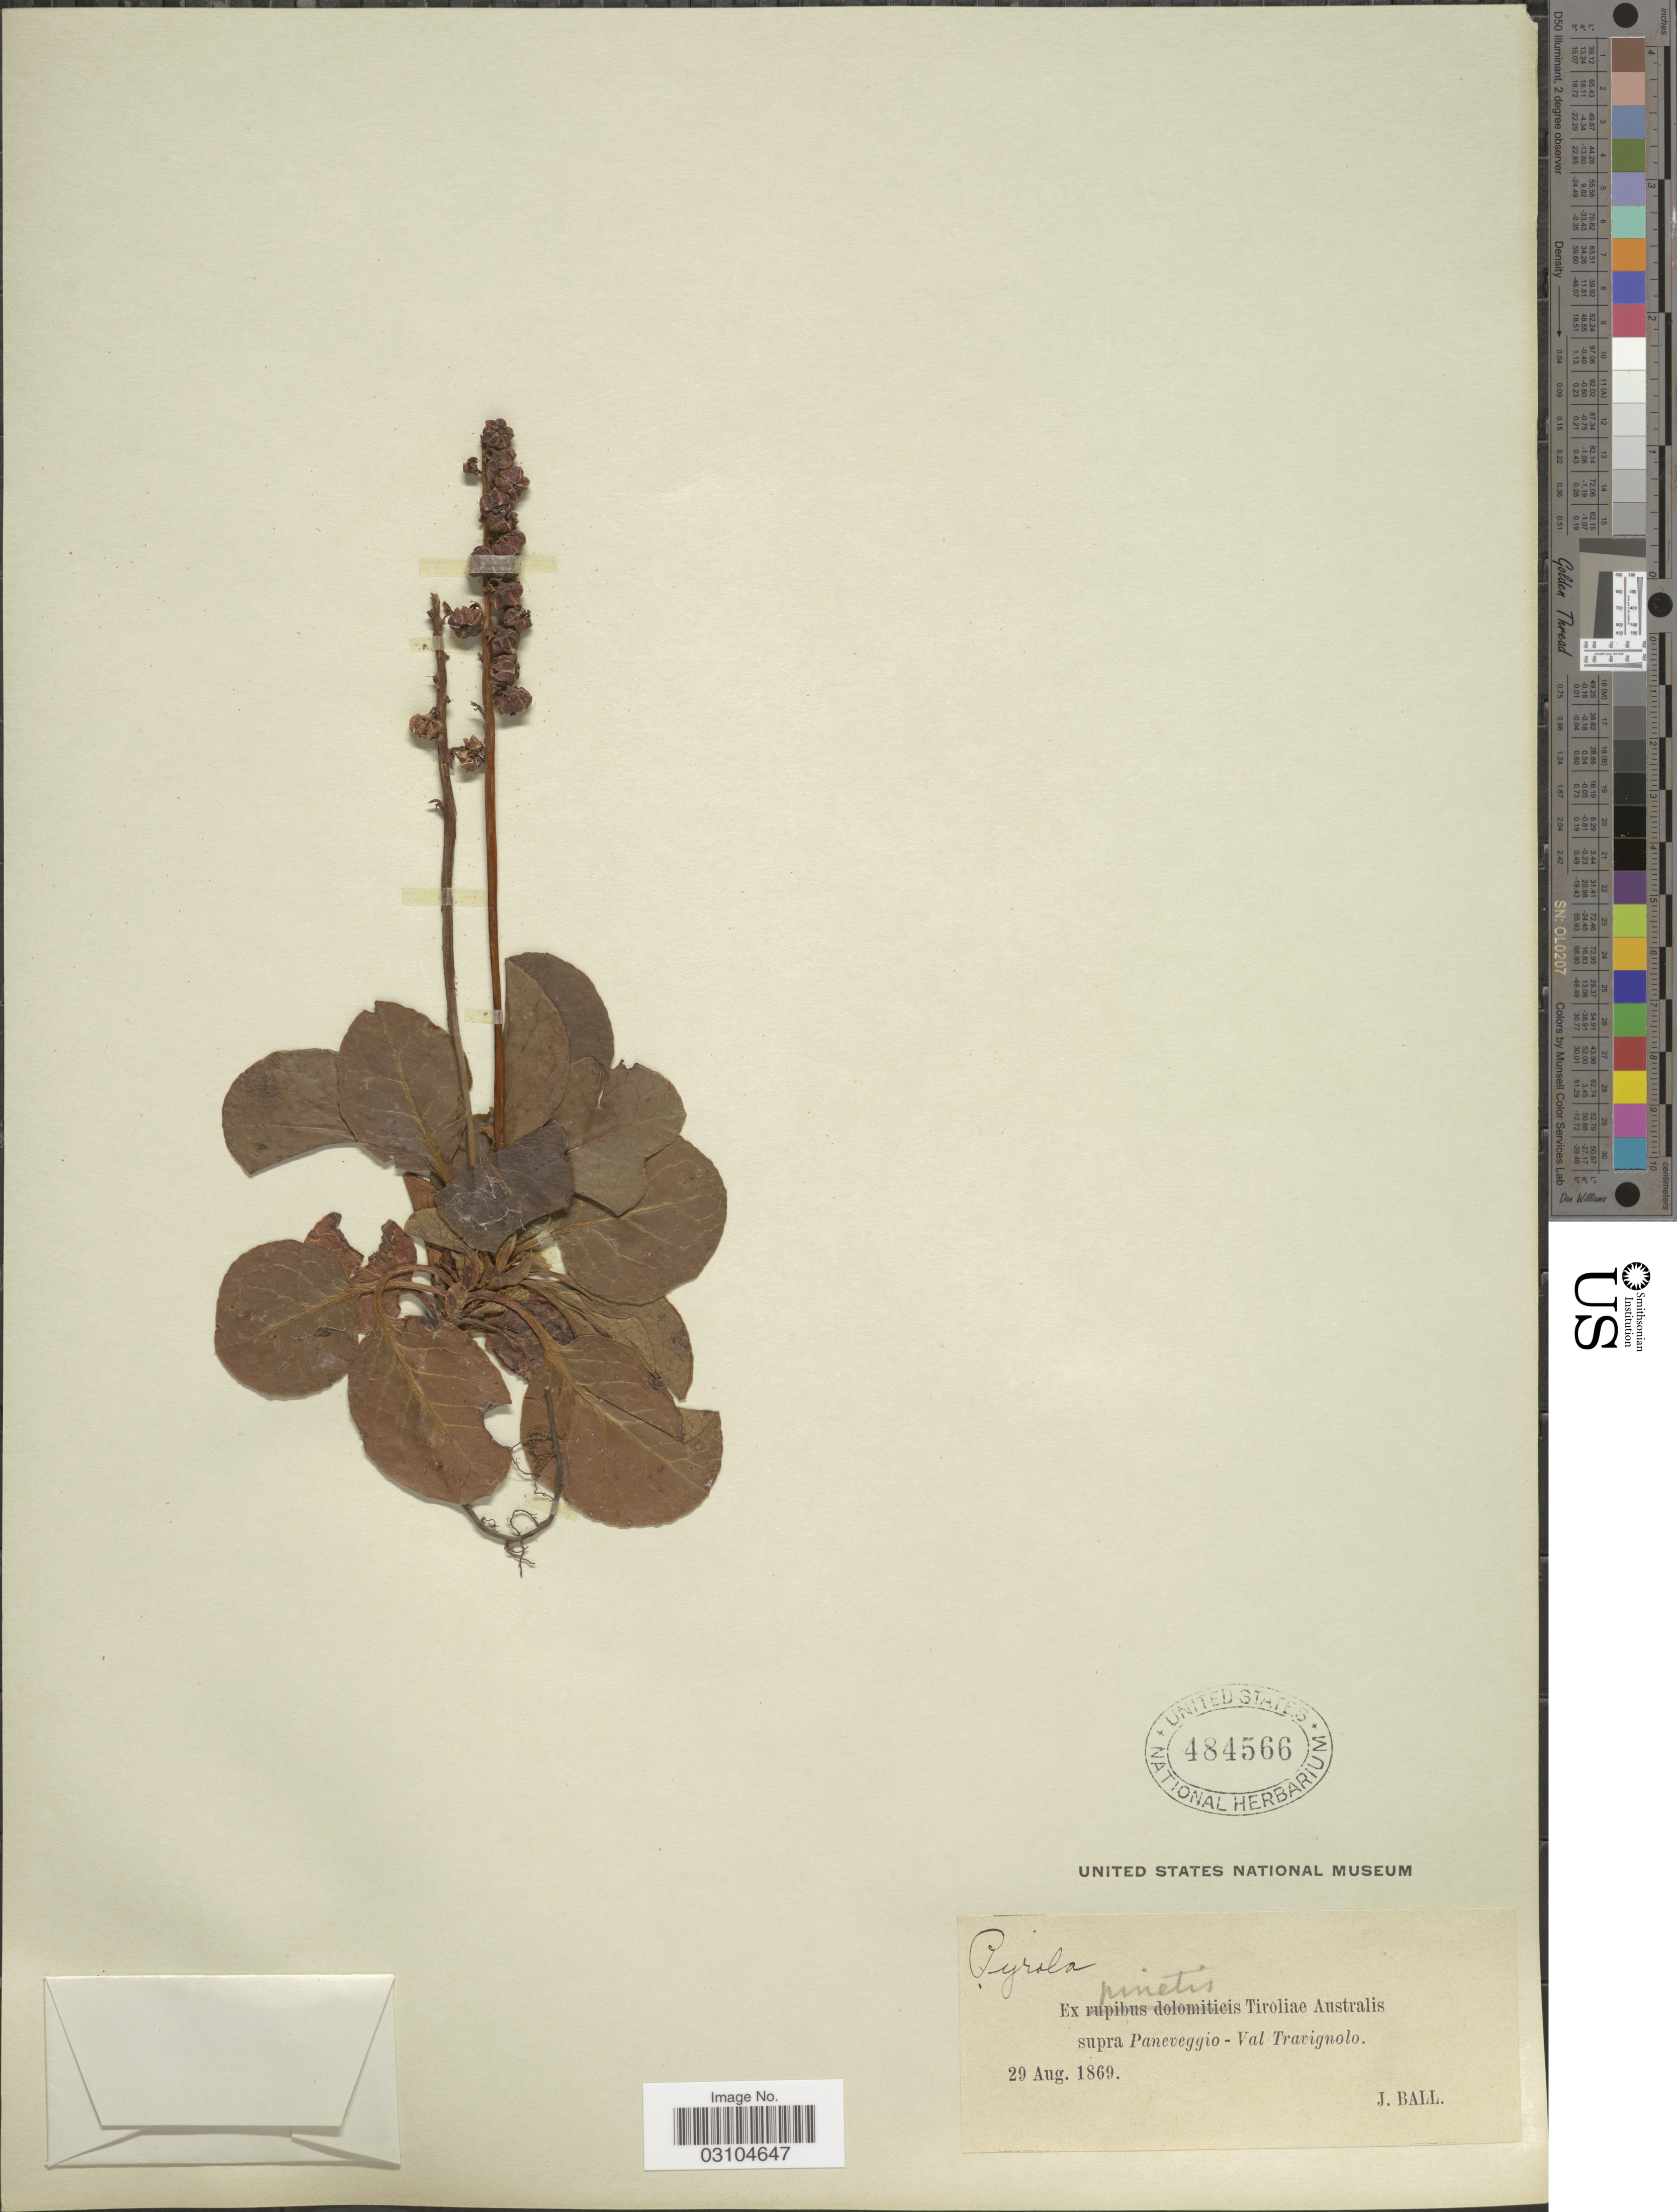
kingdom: Plantae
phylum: Tracheophyta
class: Magnoliopsida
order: Ericales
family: Ericaceae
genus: Pyrola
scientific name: Pyrola rotundifolia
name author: L.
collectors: J. Ball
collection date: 1869-08-29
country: Austria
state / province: Tirol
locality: Ex pinetis Tiroliae Australis supra Paneveggio - Val Travignolo.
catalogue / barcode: US 484566